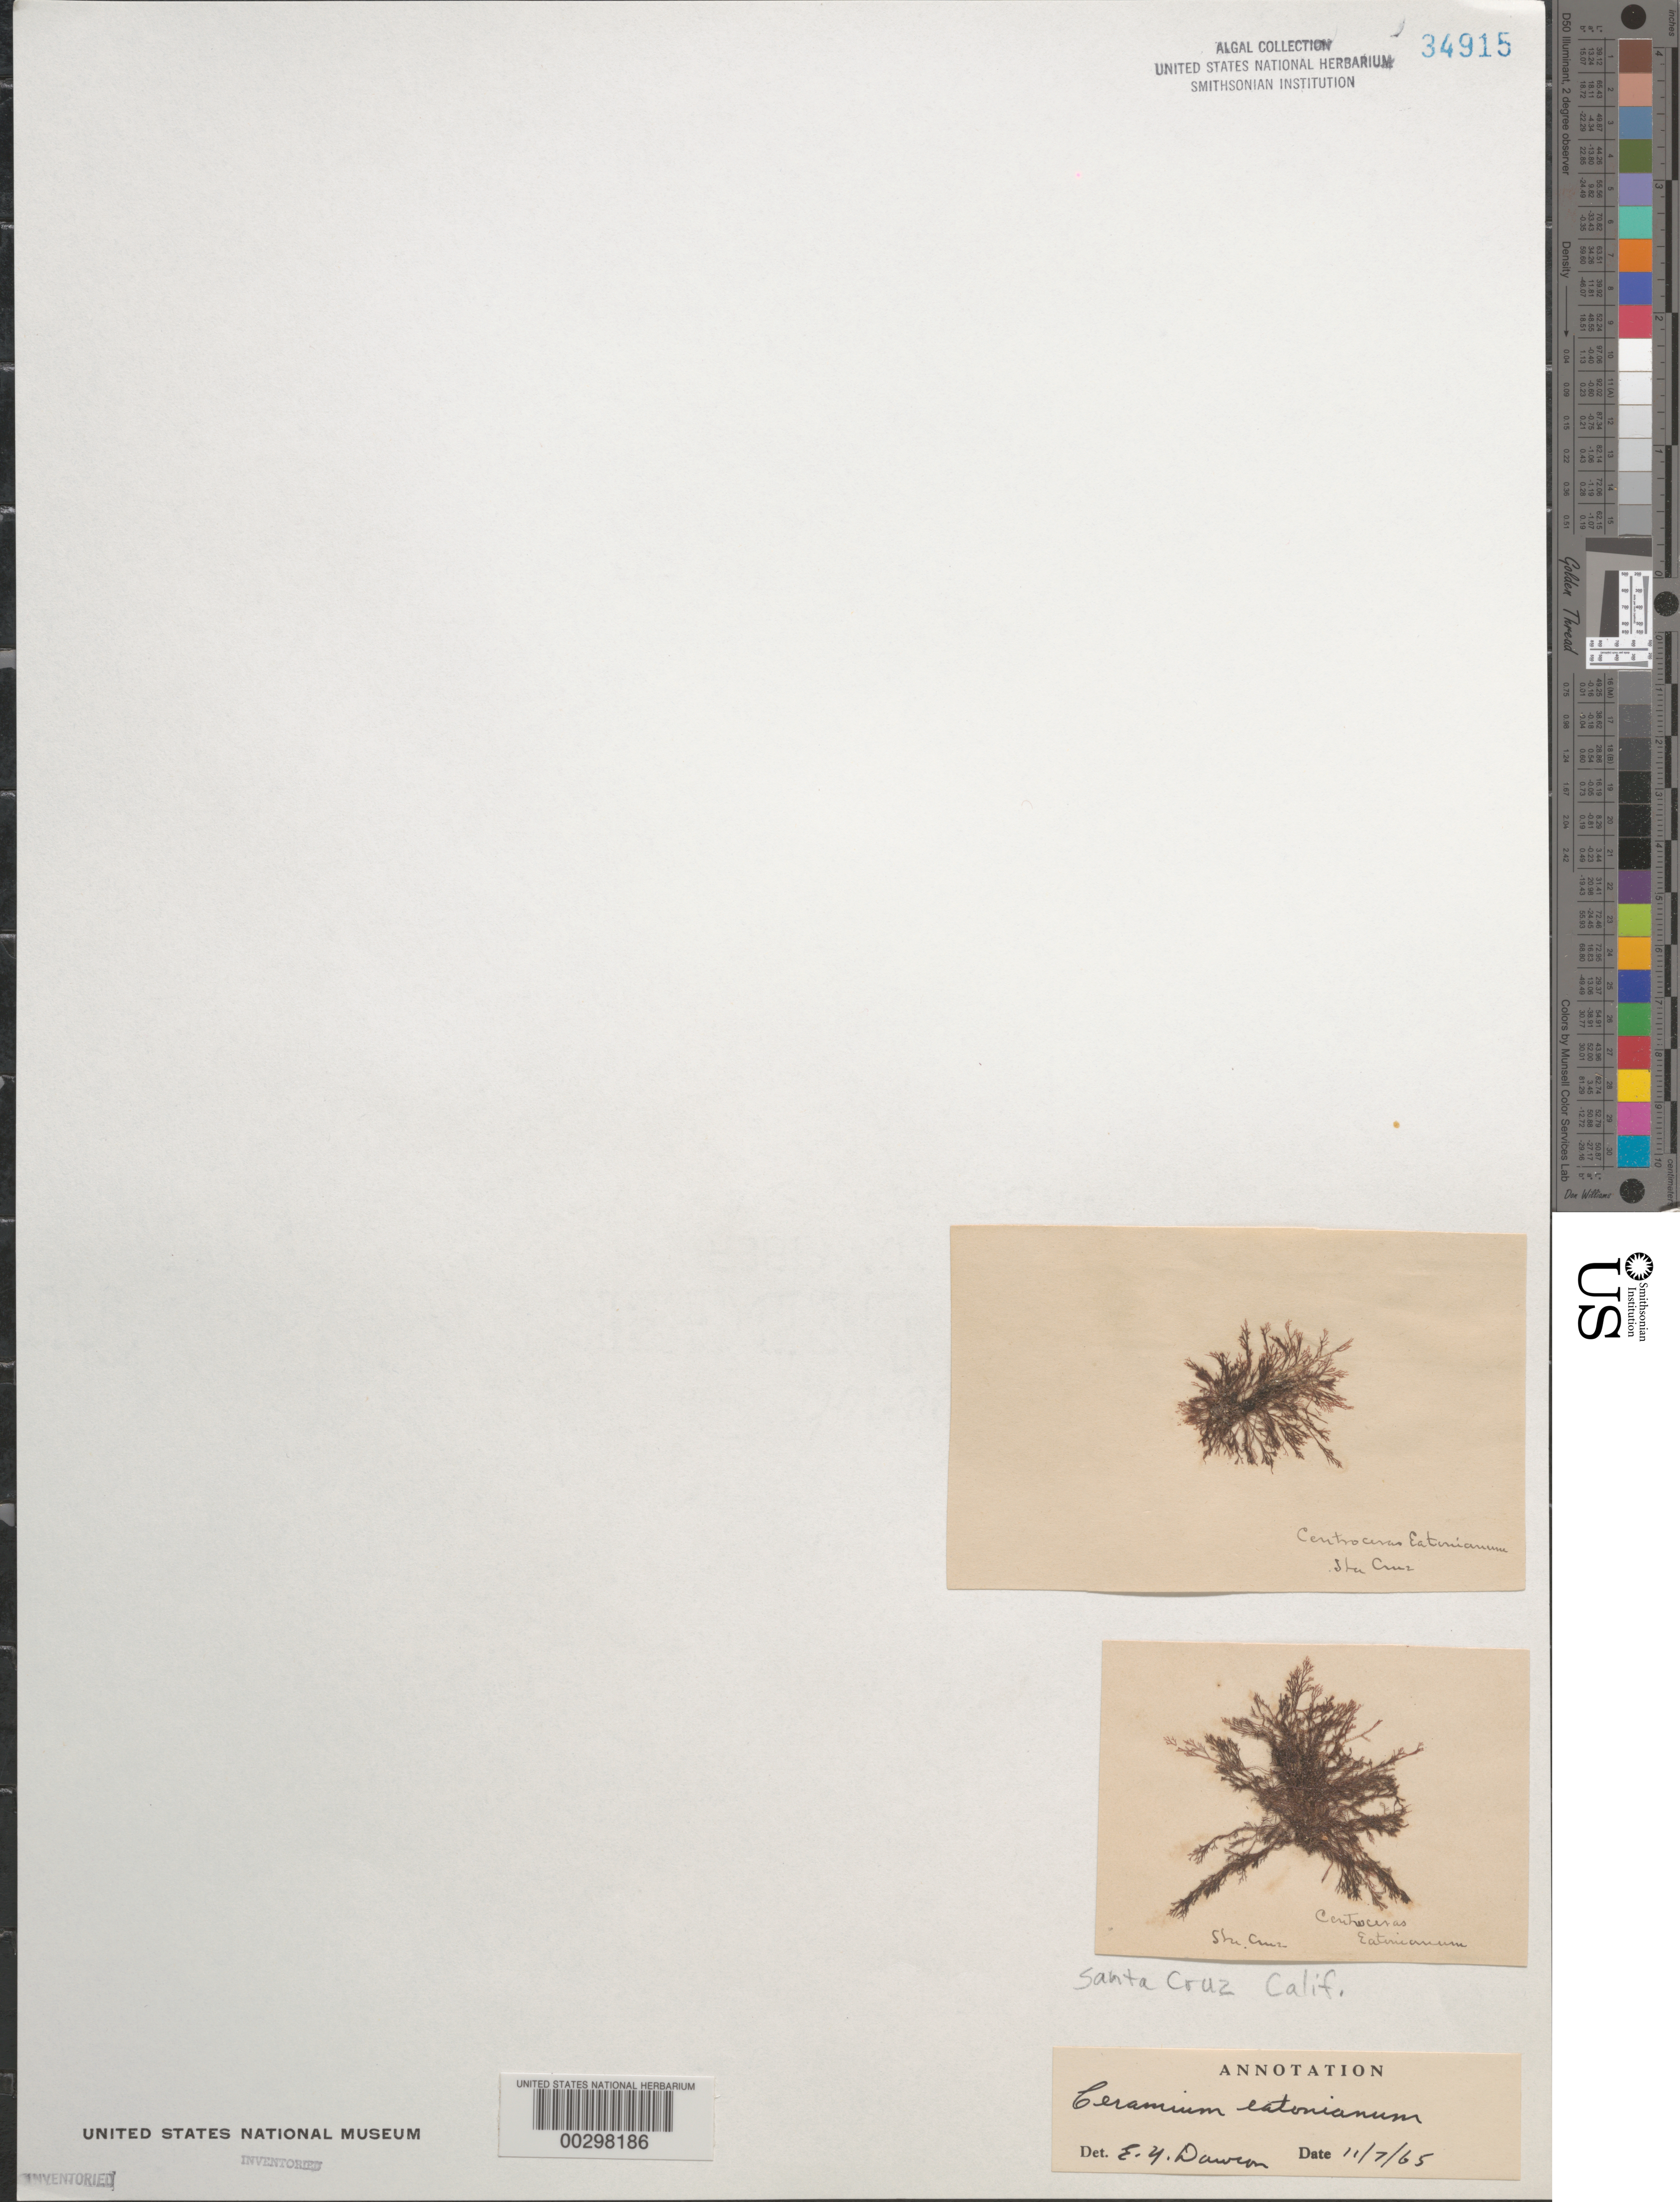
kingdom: Plantae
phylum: Rhodophyta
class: Florideophyceae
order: Ceramiales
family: Ceramiaceae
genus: Corallophila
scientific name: Corallophila eatoniana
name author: (Farl.) T.O. Cho et al.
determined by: Algae name updating Project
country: United States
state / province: California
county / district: Santa Cruz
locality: Santa Cruz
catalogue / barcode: US 34915